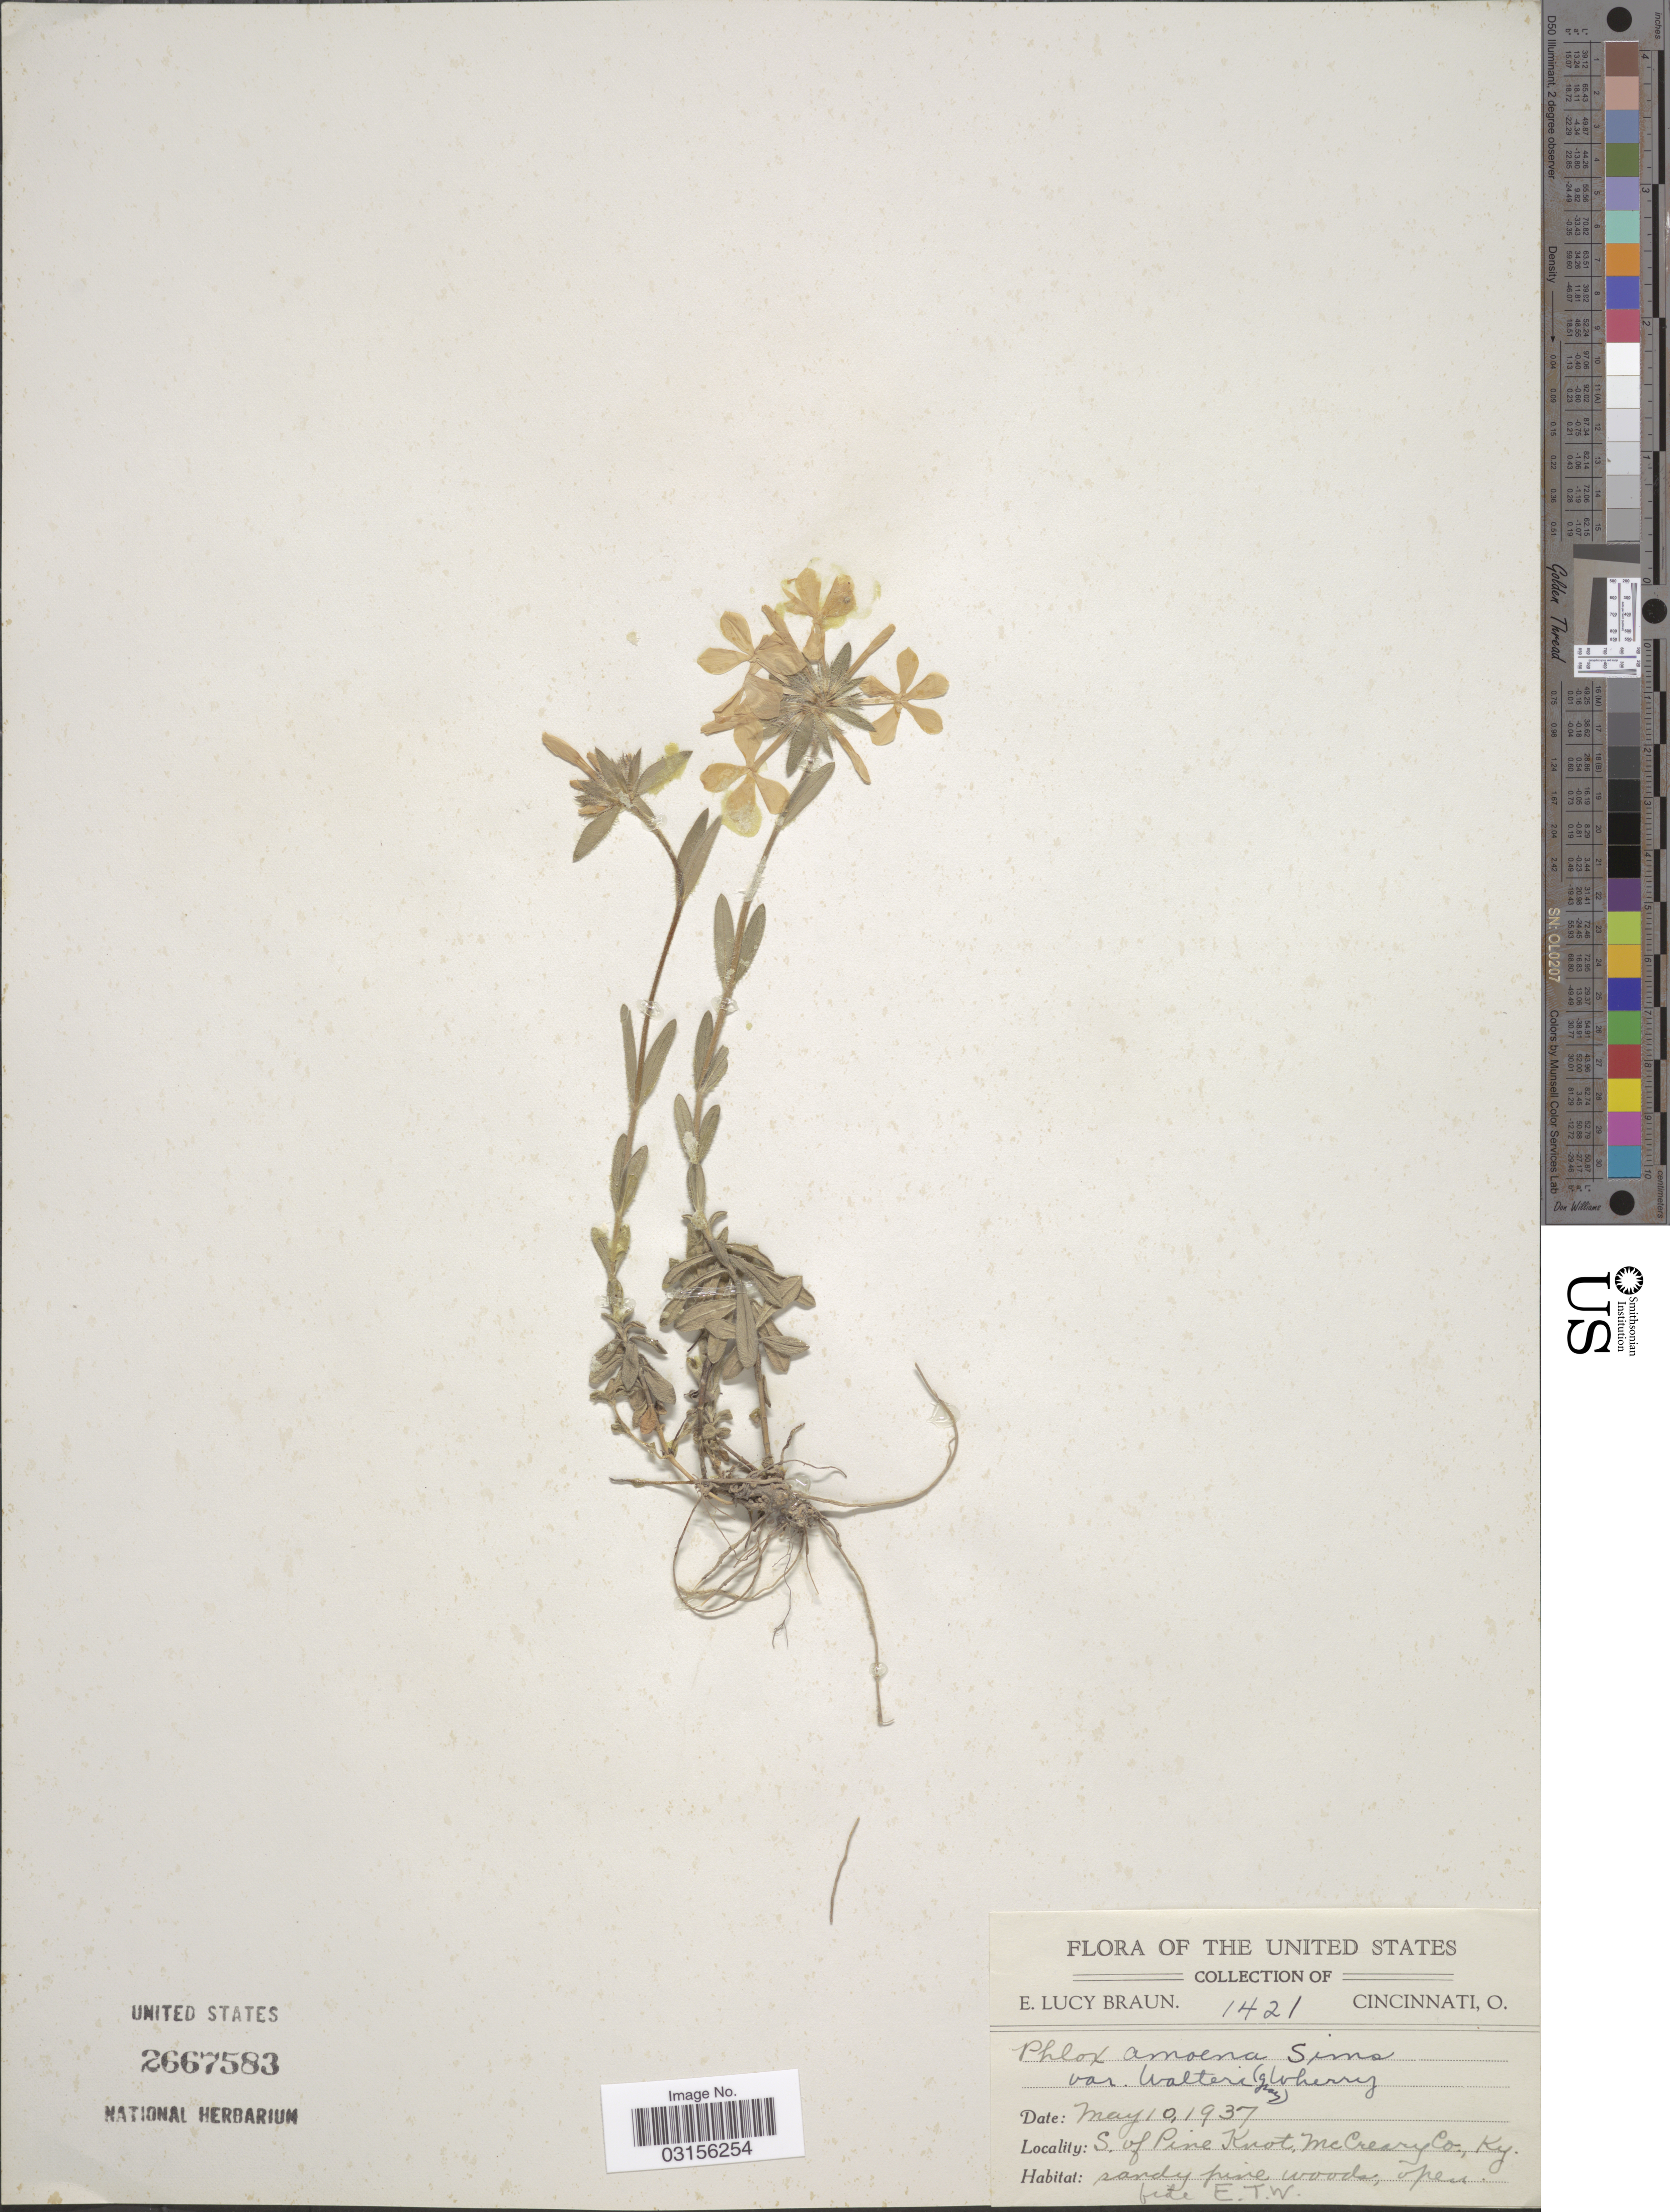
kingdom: Plantae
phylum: Tracheophyta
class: Magnoliopsida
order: Ericales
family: Polemoniaceae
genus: Phlox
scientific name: Phlox amoena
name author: Sims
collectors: E. L. Braun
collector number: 1421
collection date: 1937-05-10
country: United States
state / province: Kentucky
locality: S. of Pine Knot, McCreary Co.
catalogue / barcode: US 2667583